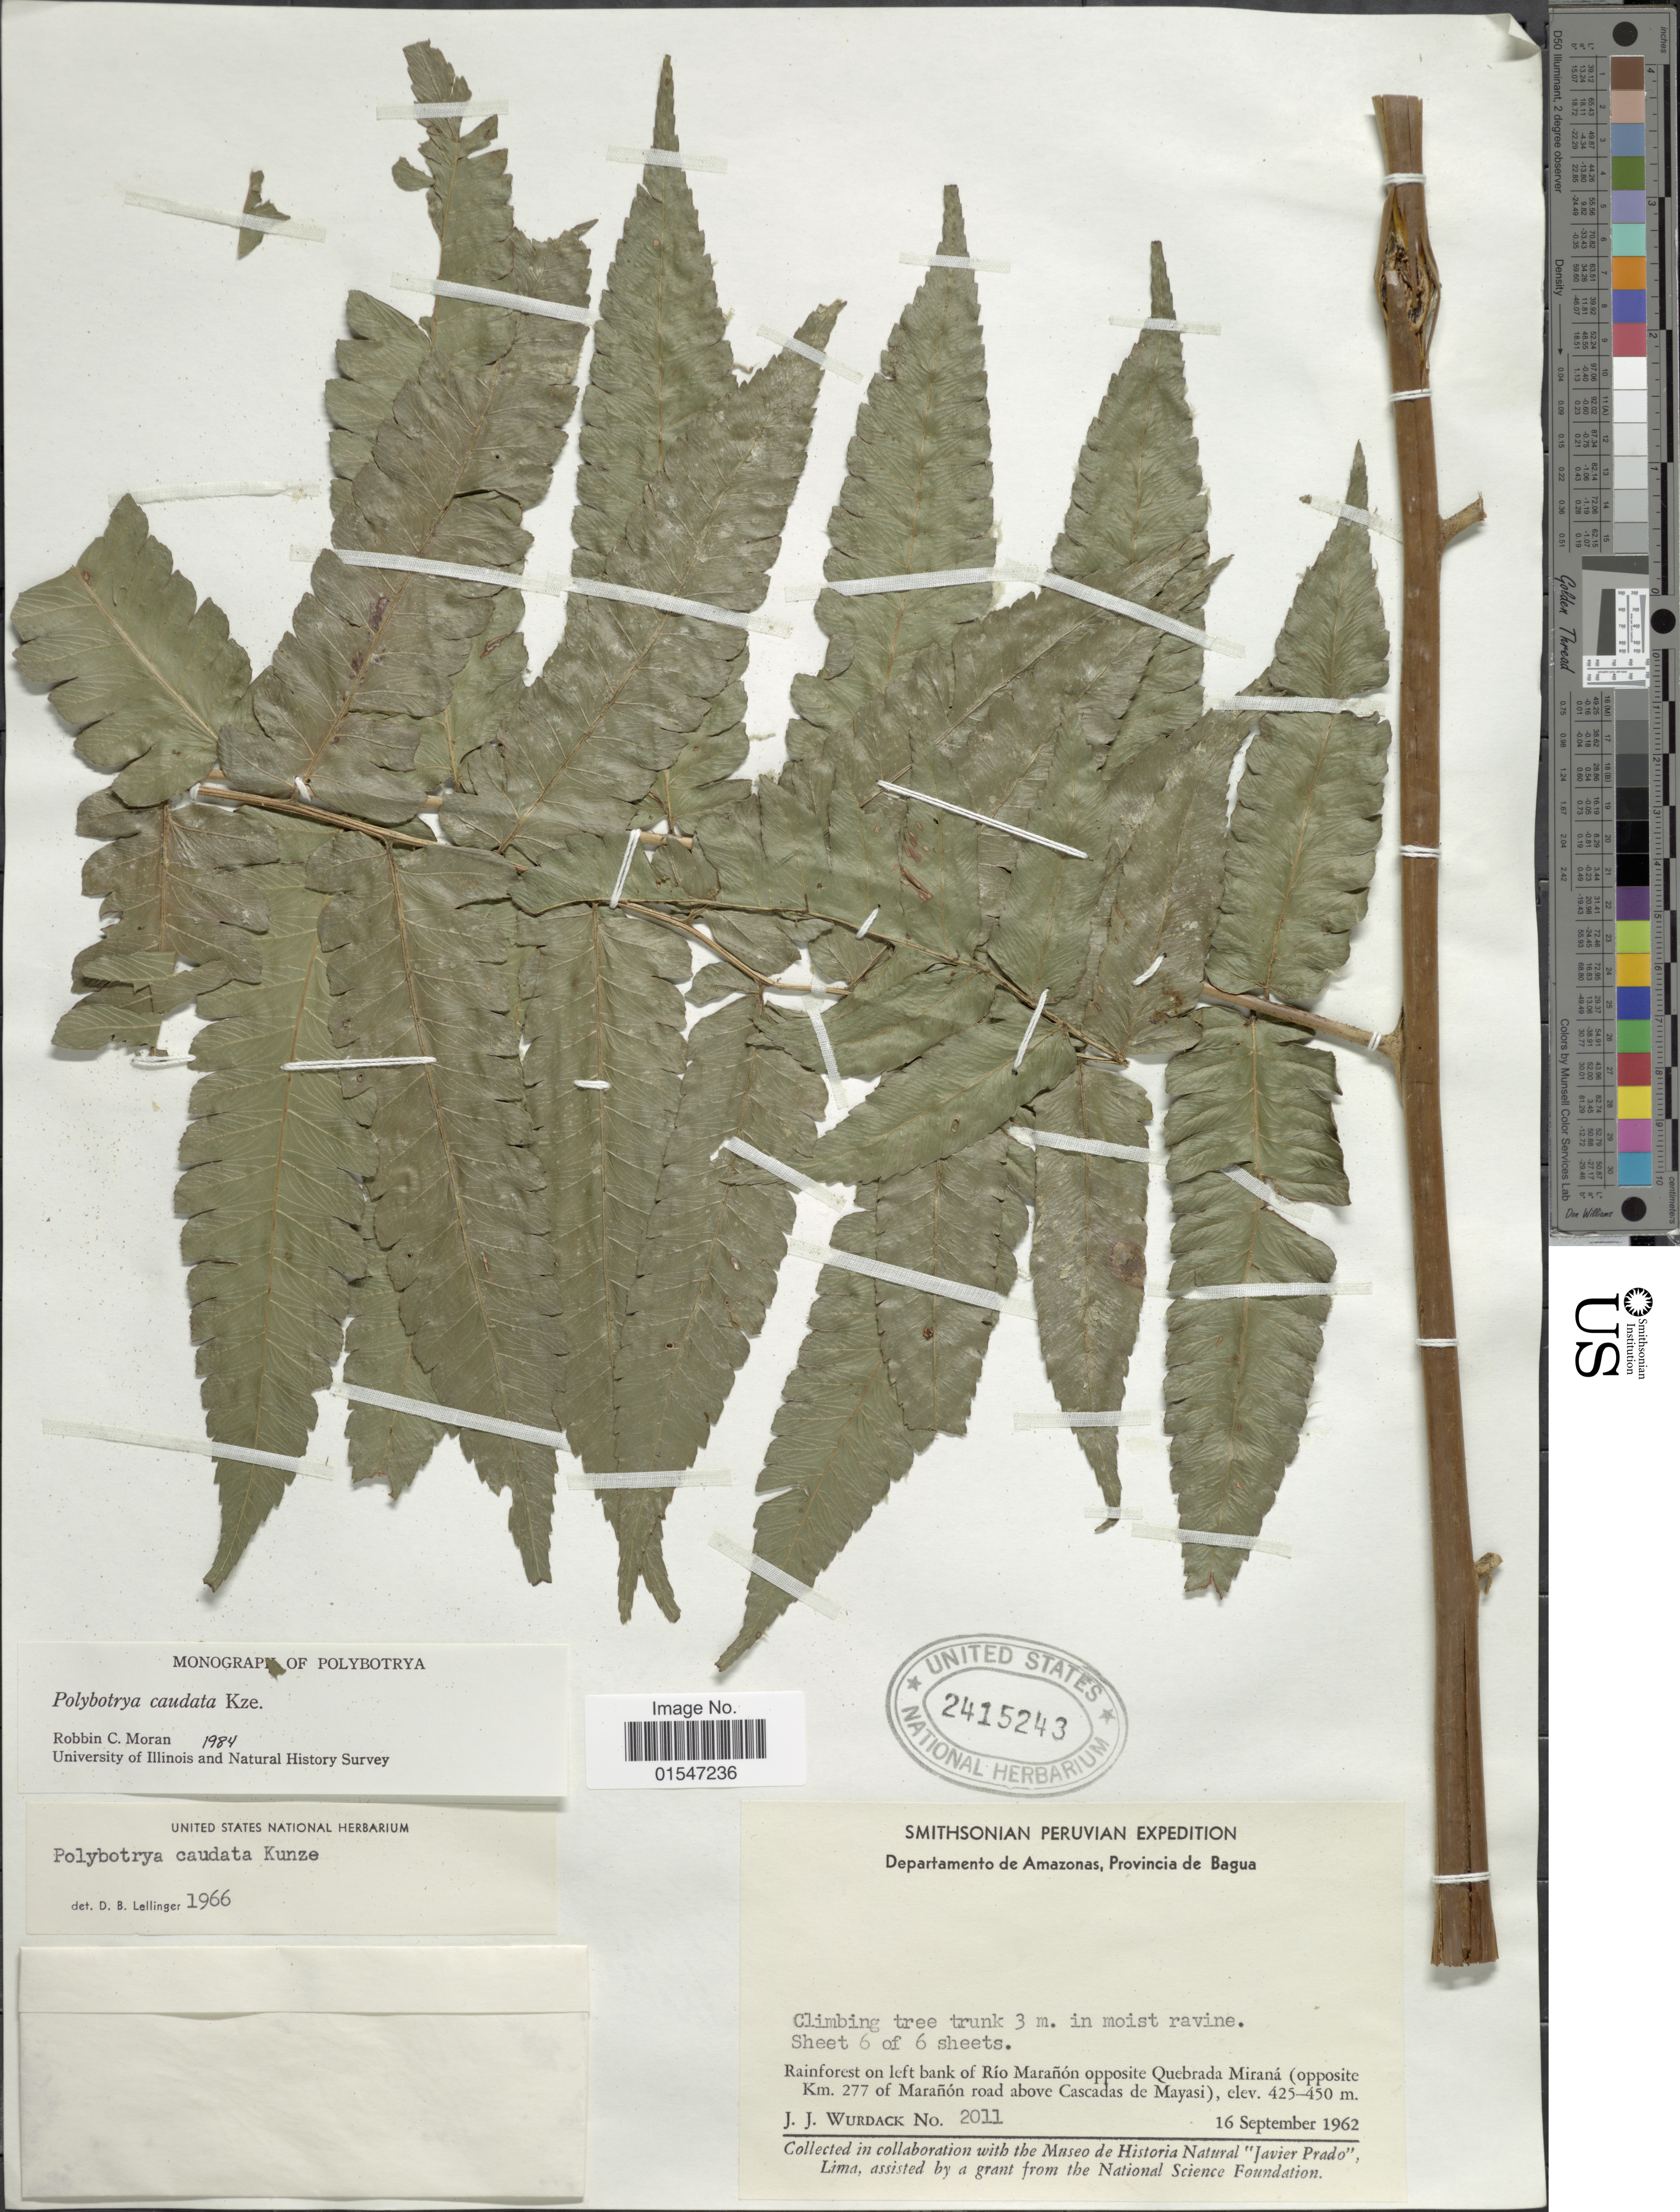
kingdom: Plantae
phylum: Tracheophyta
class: Polypodiopsida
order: Polypodiales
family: Dryopteridaceae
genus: Polybotrya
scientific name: Polybotrya caudata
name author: Kunze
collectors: J. J. Wurdack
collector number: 2011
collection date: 1962-09-16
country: Peru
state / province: Amazonas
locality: Provincia de Bagua, rainforest on lef bank of Río Marañón opposite Quebrada Miraná (opposite km. 277 of Marañón road above Cascadas de Mayasi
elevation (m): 425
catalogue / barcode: US 2415243